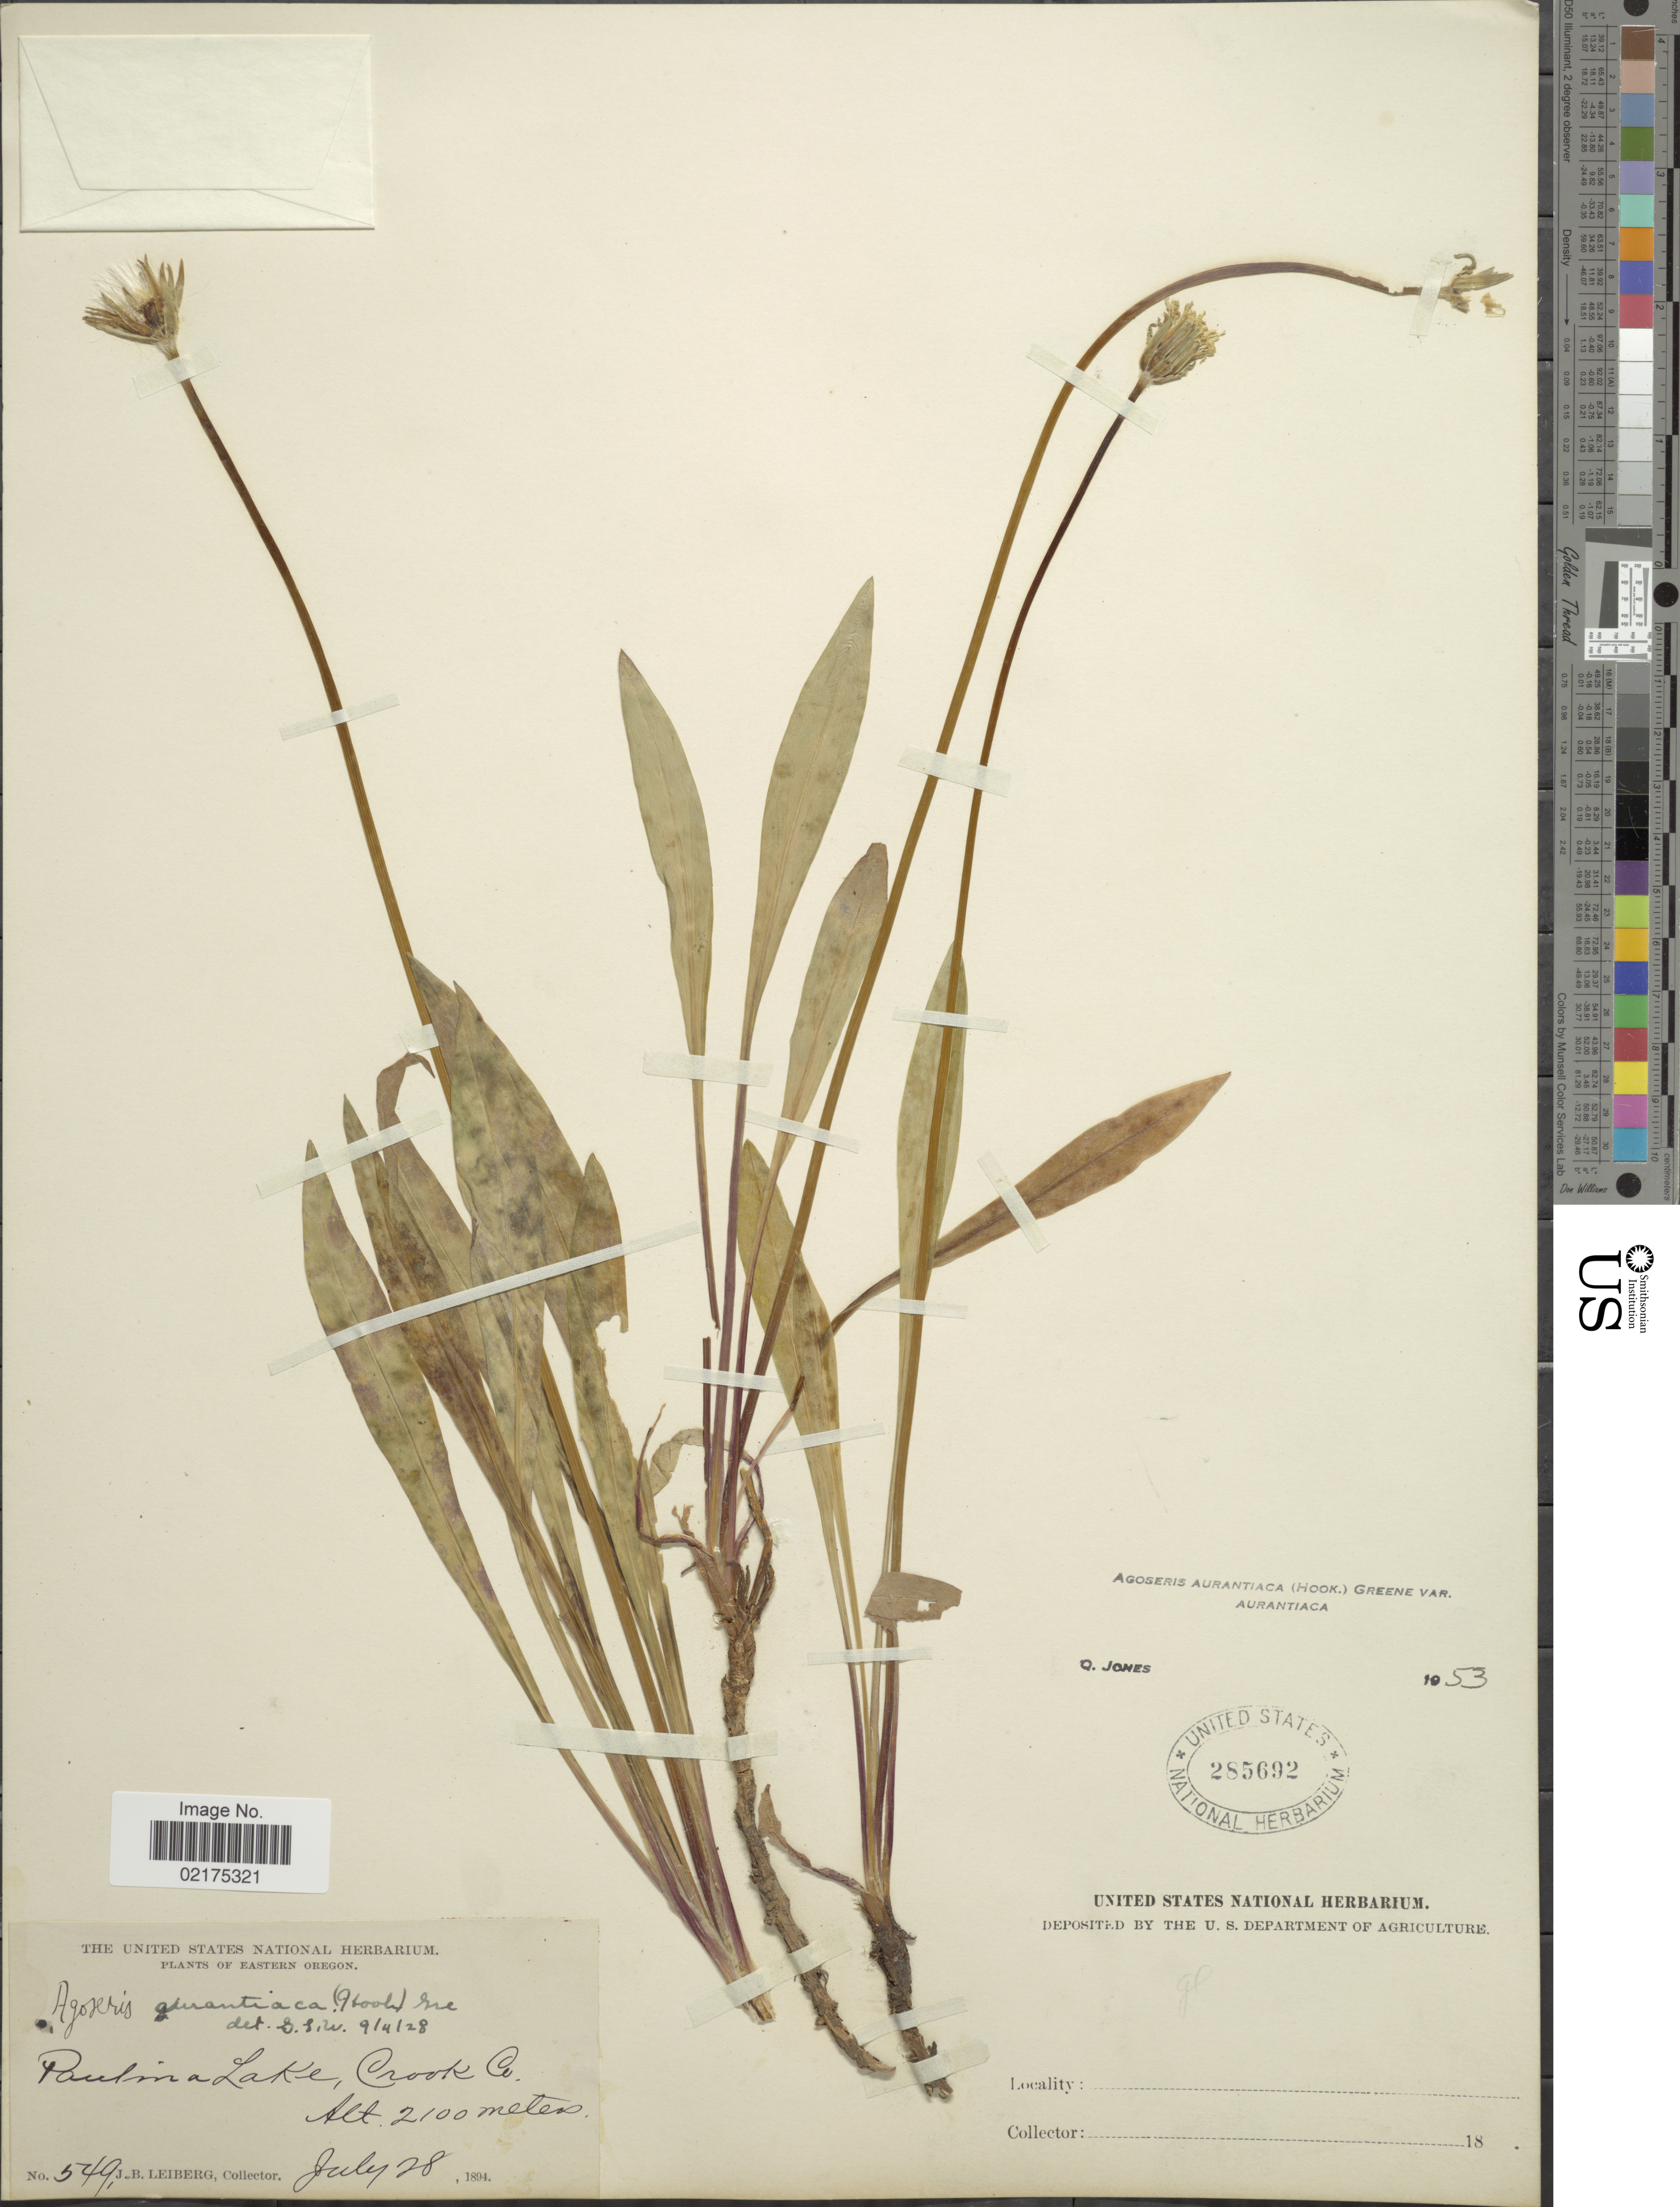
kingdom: Plantae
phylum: Tracheophyta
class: Magnoliopsida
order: Asterales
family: Asteraceae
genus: Agoseris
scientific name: Agoseris aurantiaca var. aurantiaca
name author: (Hook.) Greene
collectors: J. B. Leiberg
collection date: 1894-07-28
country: United States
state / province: Oregon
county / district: Crook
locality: Eastern Oregon, Paulima Lake, Crook Co.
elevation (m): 2100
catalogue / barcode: US 285692